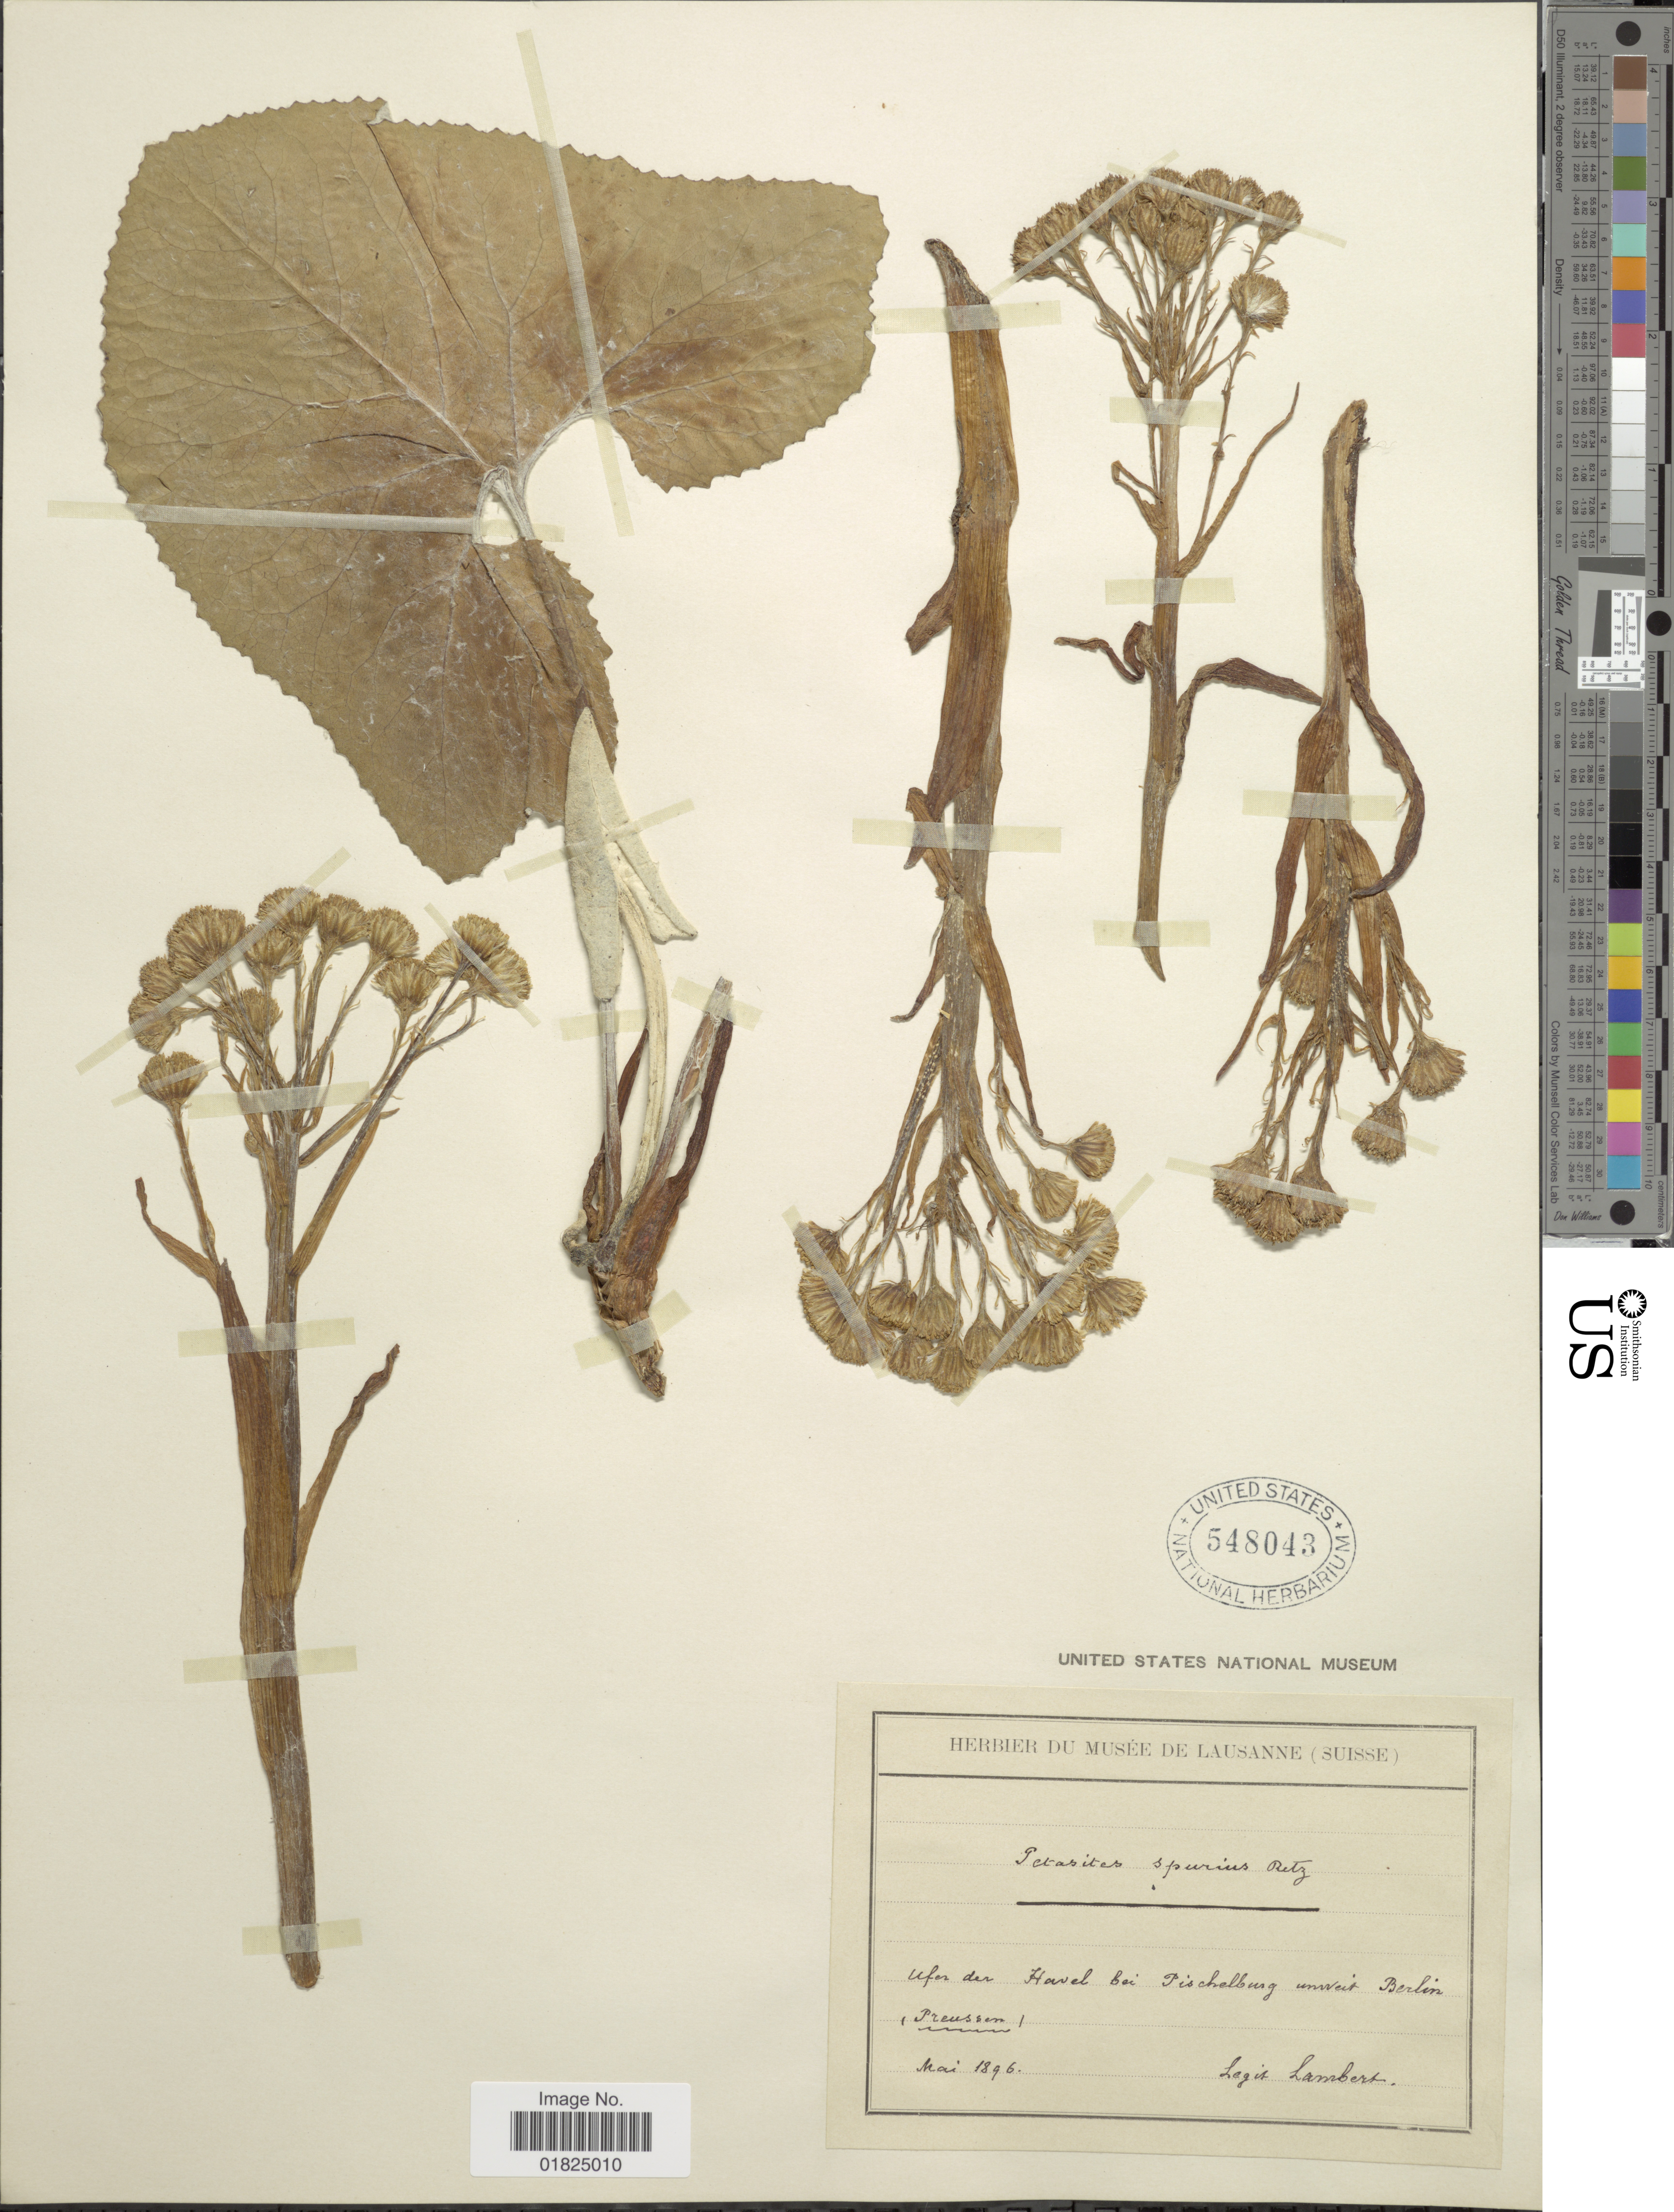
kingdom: Plantae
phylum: Tracheophyta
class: Magnoliopsida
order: Asterales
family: Asteraceae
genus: Petasites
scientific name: Petasites spurius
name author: (Retz.) Rchb.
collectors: Lambert, --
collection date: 1896-05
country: Germany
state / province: Berlin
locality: Ufer der Havel bei Pischelburg unweit Berlin (Preussen)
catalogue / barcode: US 548043